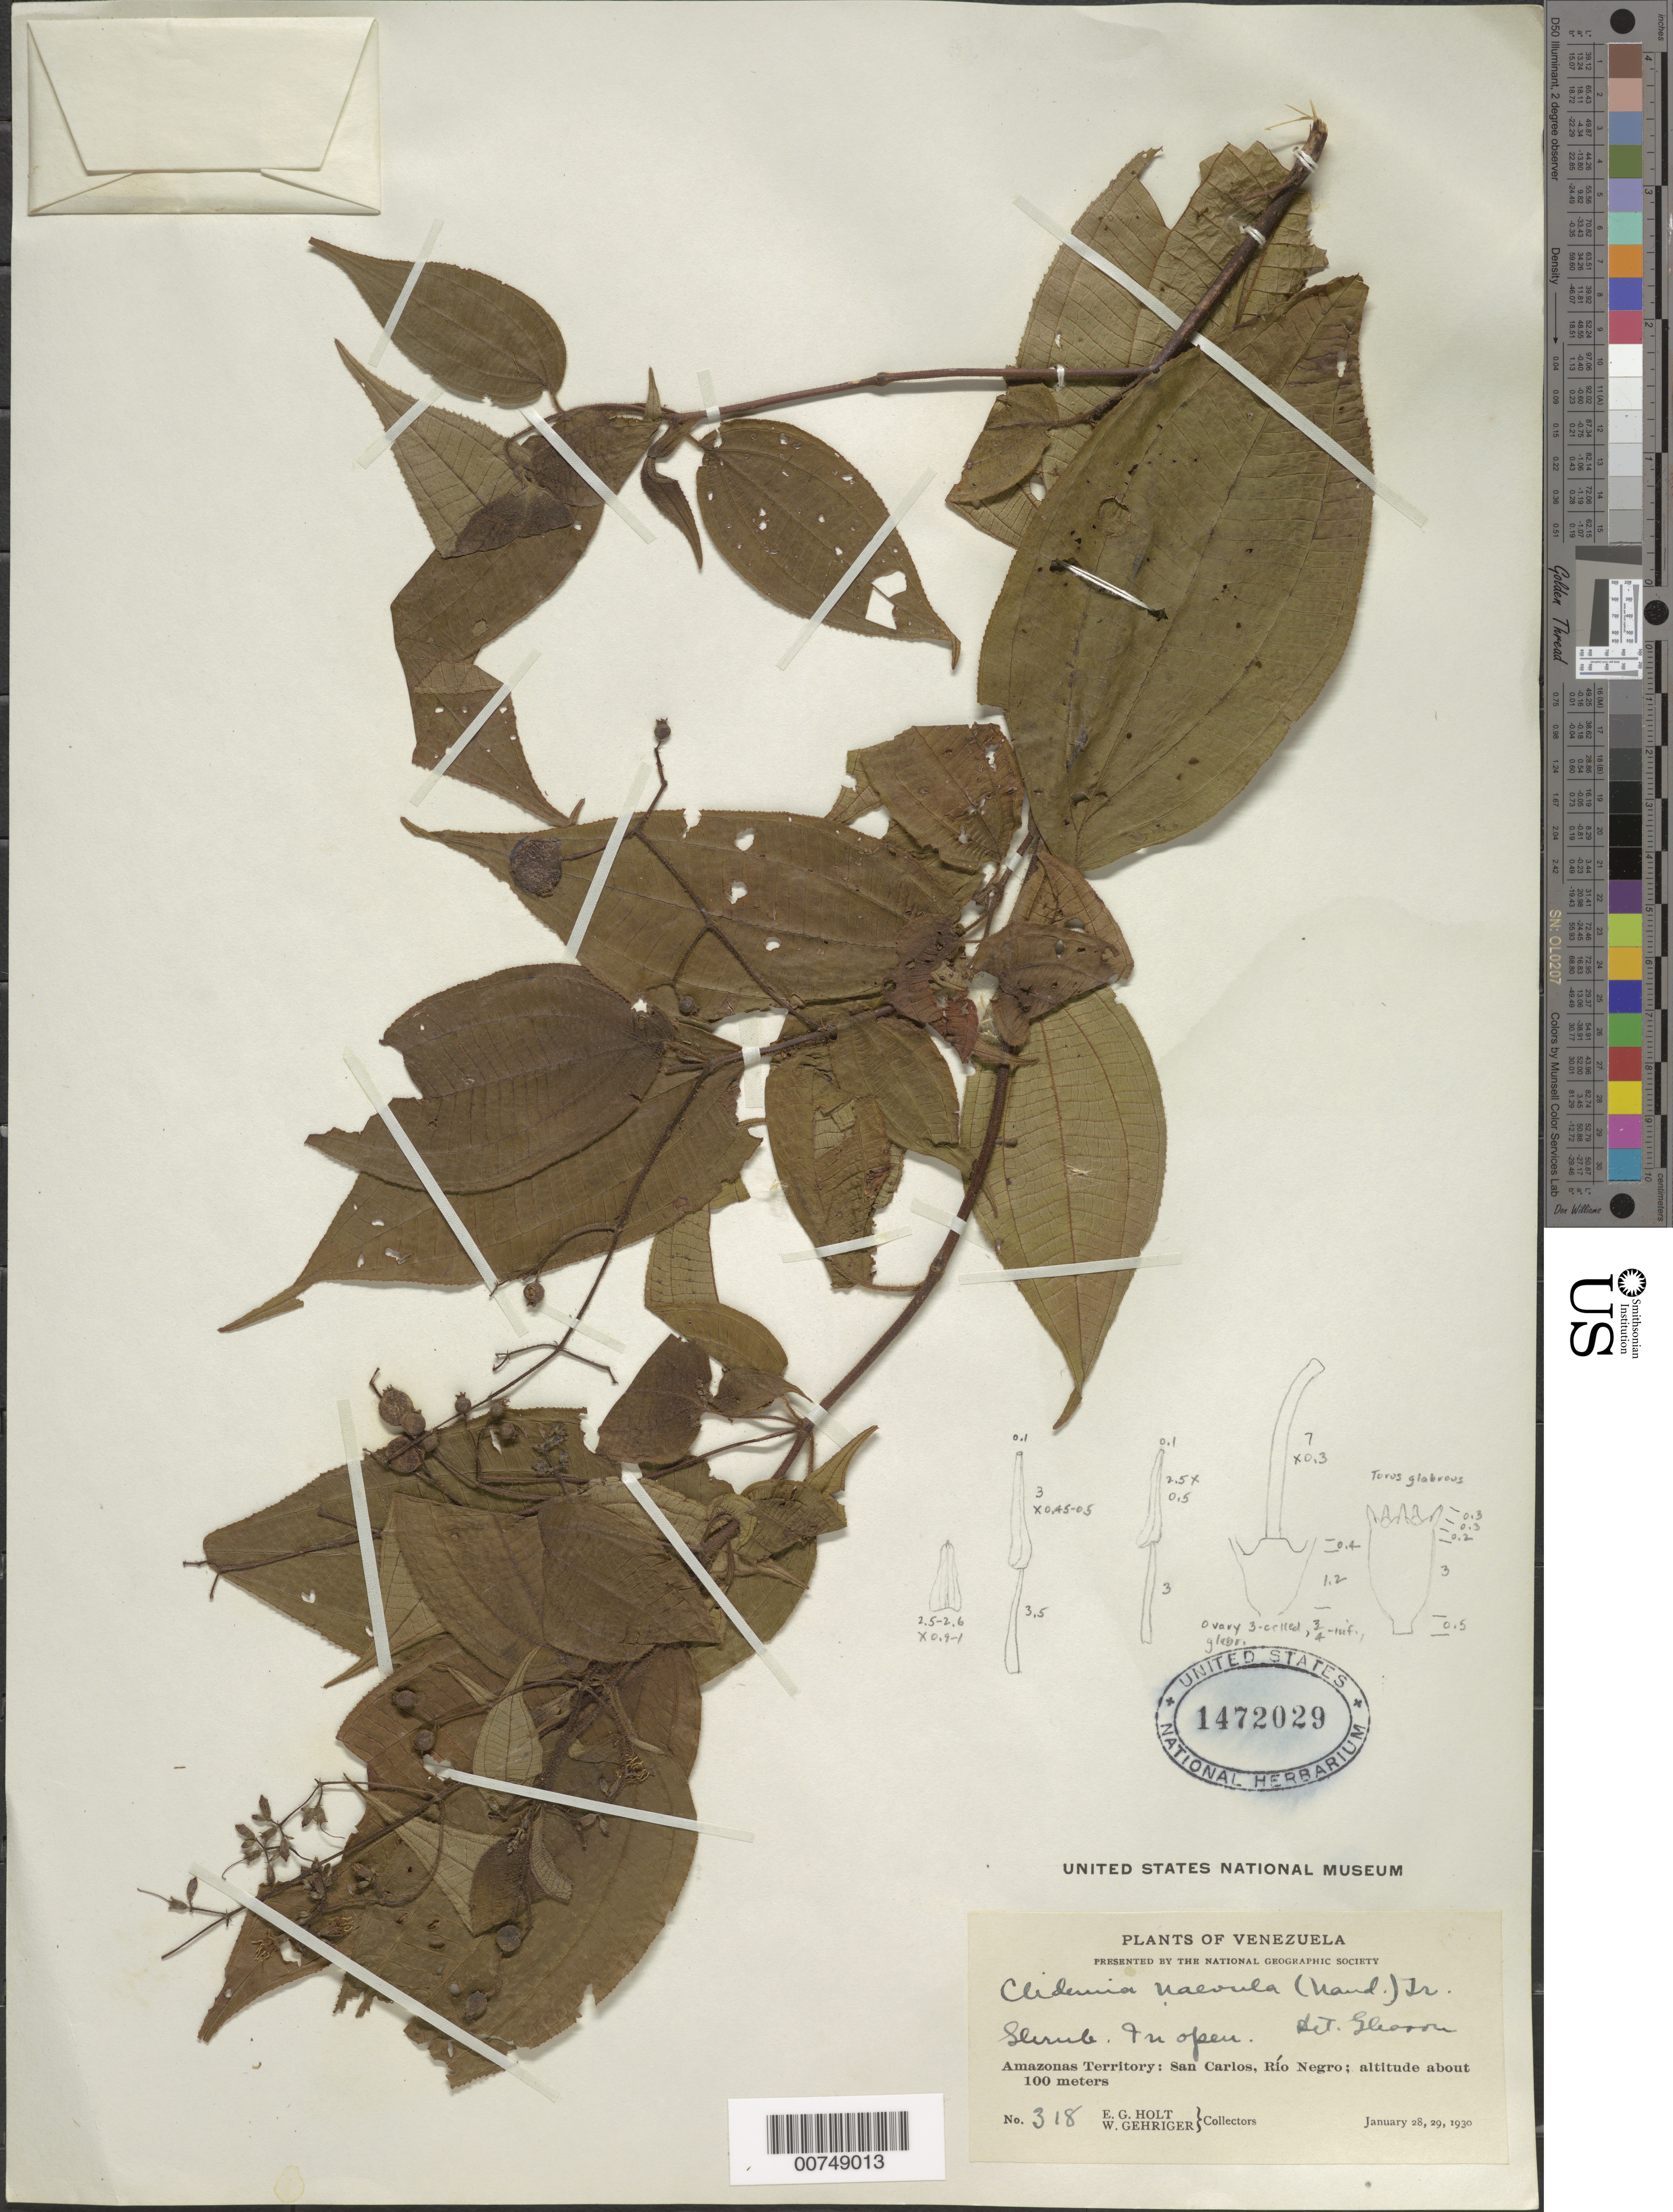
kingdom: Plantae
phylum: Tracheophyta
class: Magnoliopsida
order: Myrtales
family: Melastomataceae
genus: Clidemia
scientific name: Clidemia naevula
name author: (Naudin) Triana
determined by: Gleason, H. A.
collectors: E. Holt & W. Gehriger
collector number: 318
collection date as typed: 28-Jan-30 to 29-Jan-30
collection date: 1930-01-28/1930-01-29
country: Venezuela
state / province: Amazonas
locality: San Carlos de Río Negro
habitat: In open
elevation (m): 100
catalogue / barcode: US 1472029